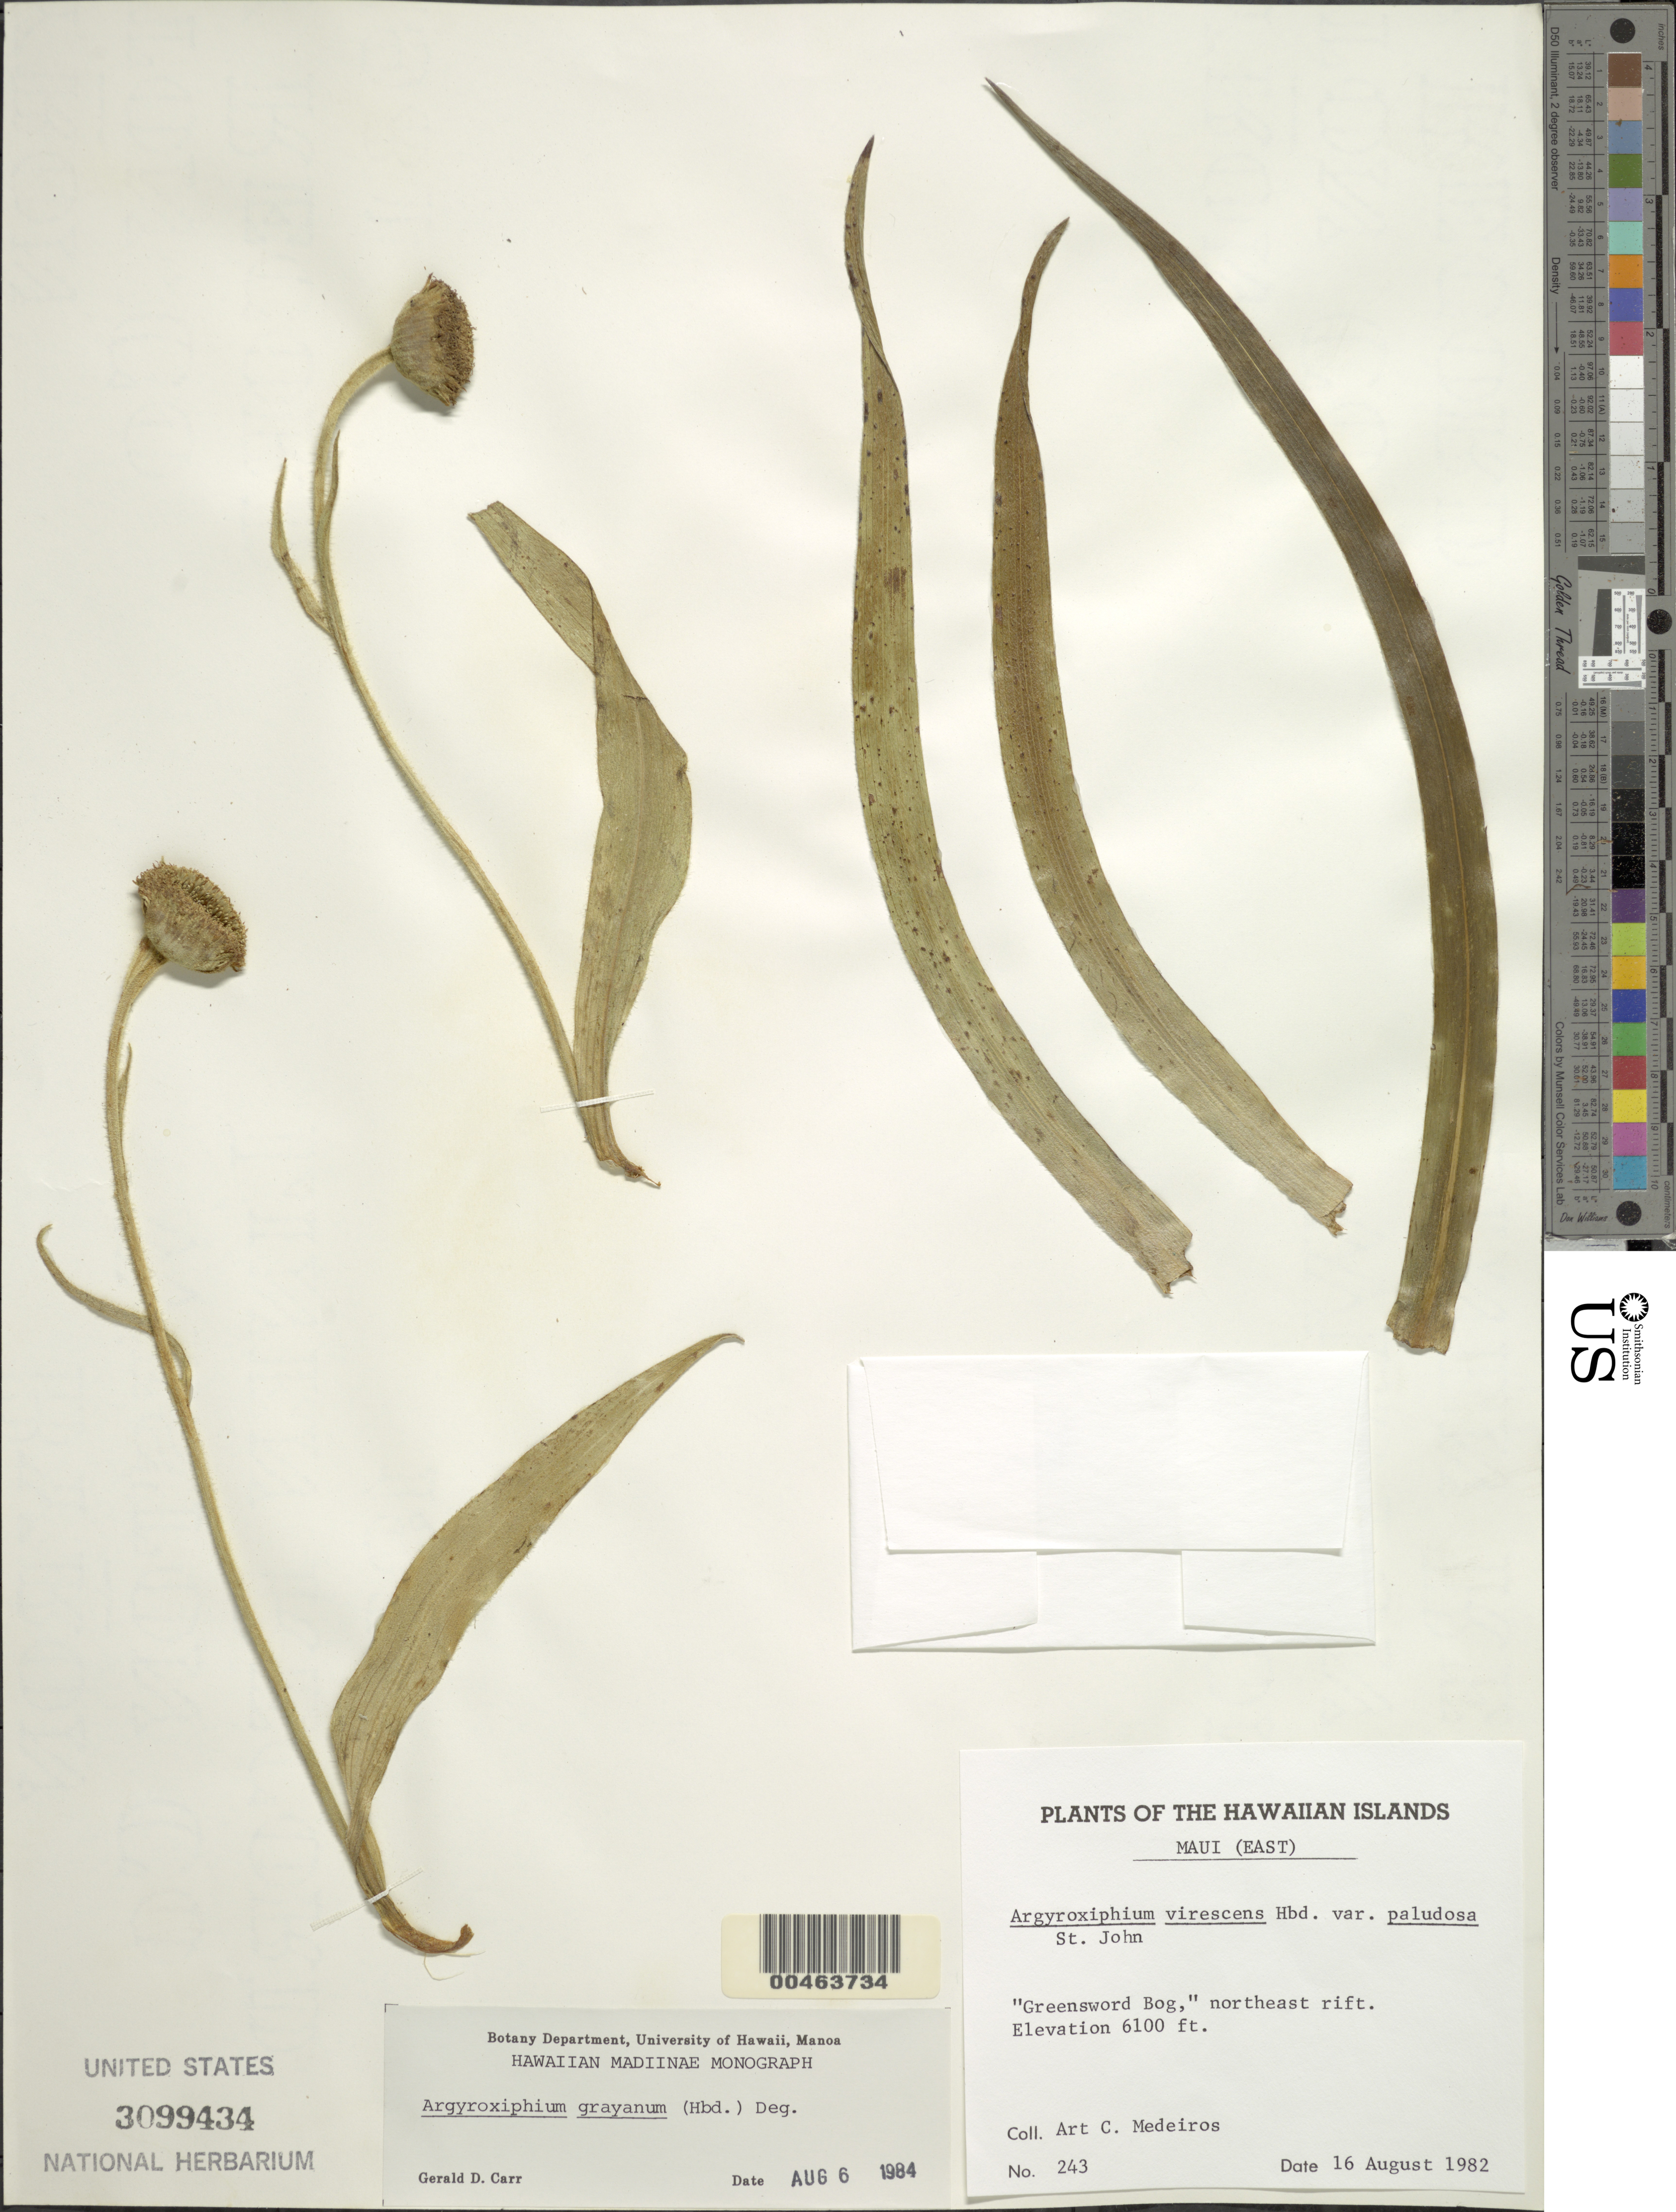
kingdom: Plantae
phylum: Tracheophyta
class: Magnoliopsida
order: Asterales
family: Asteraceae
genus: Argyroxiphium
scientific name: Argyroxiphium grayanum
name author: (Hillebr.) O. Deg.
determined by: Carr, G. D.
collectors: A. Medeiros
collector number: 243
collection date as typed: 16 Aug 1982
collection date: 1982-08-16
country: United States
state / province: Hawaii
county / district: Maui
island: Maui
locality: East Maui: Greensword Bog, northeast rift.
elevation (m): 1859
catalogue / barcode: US 3099434